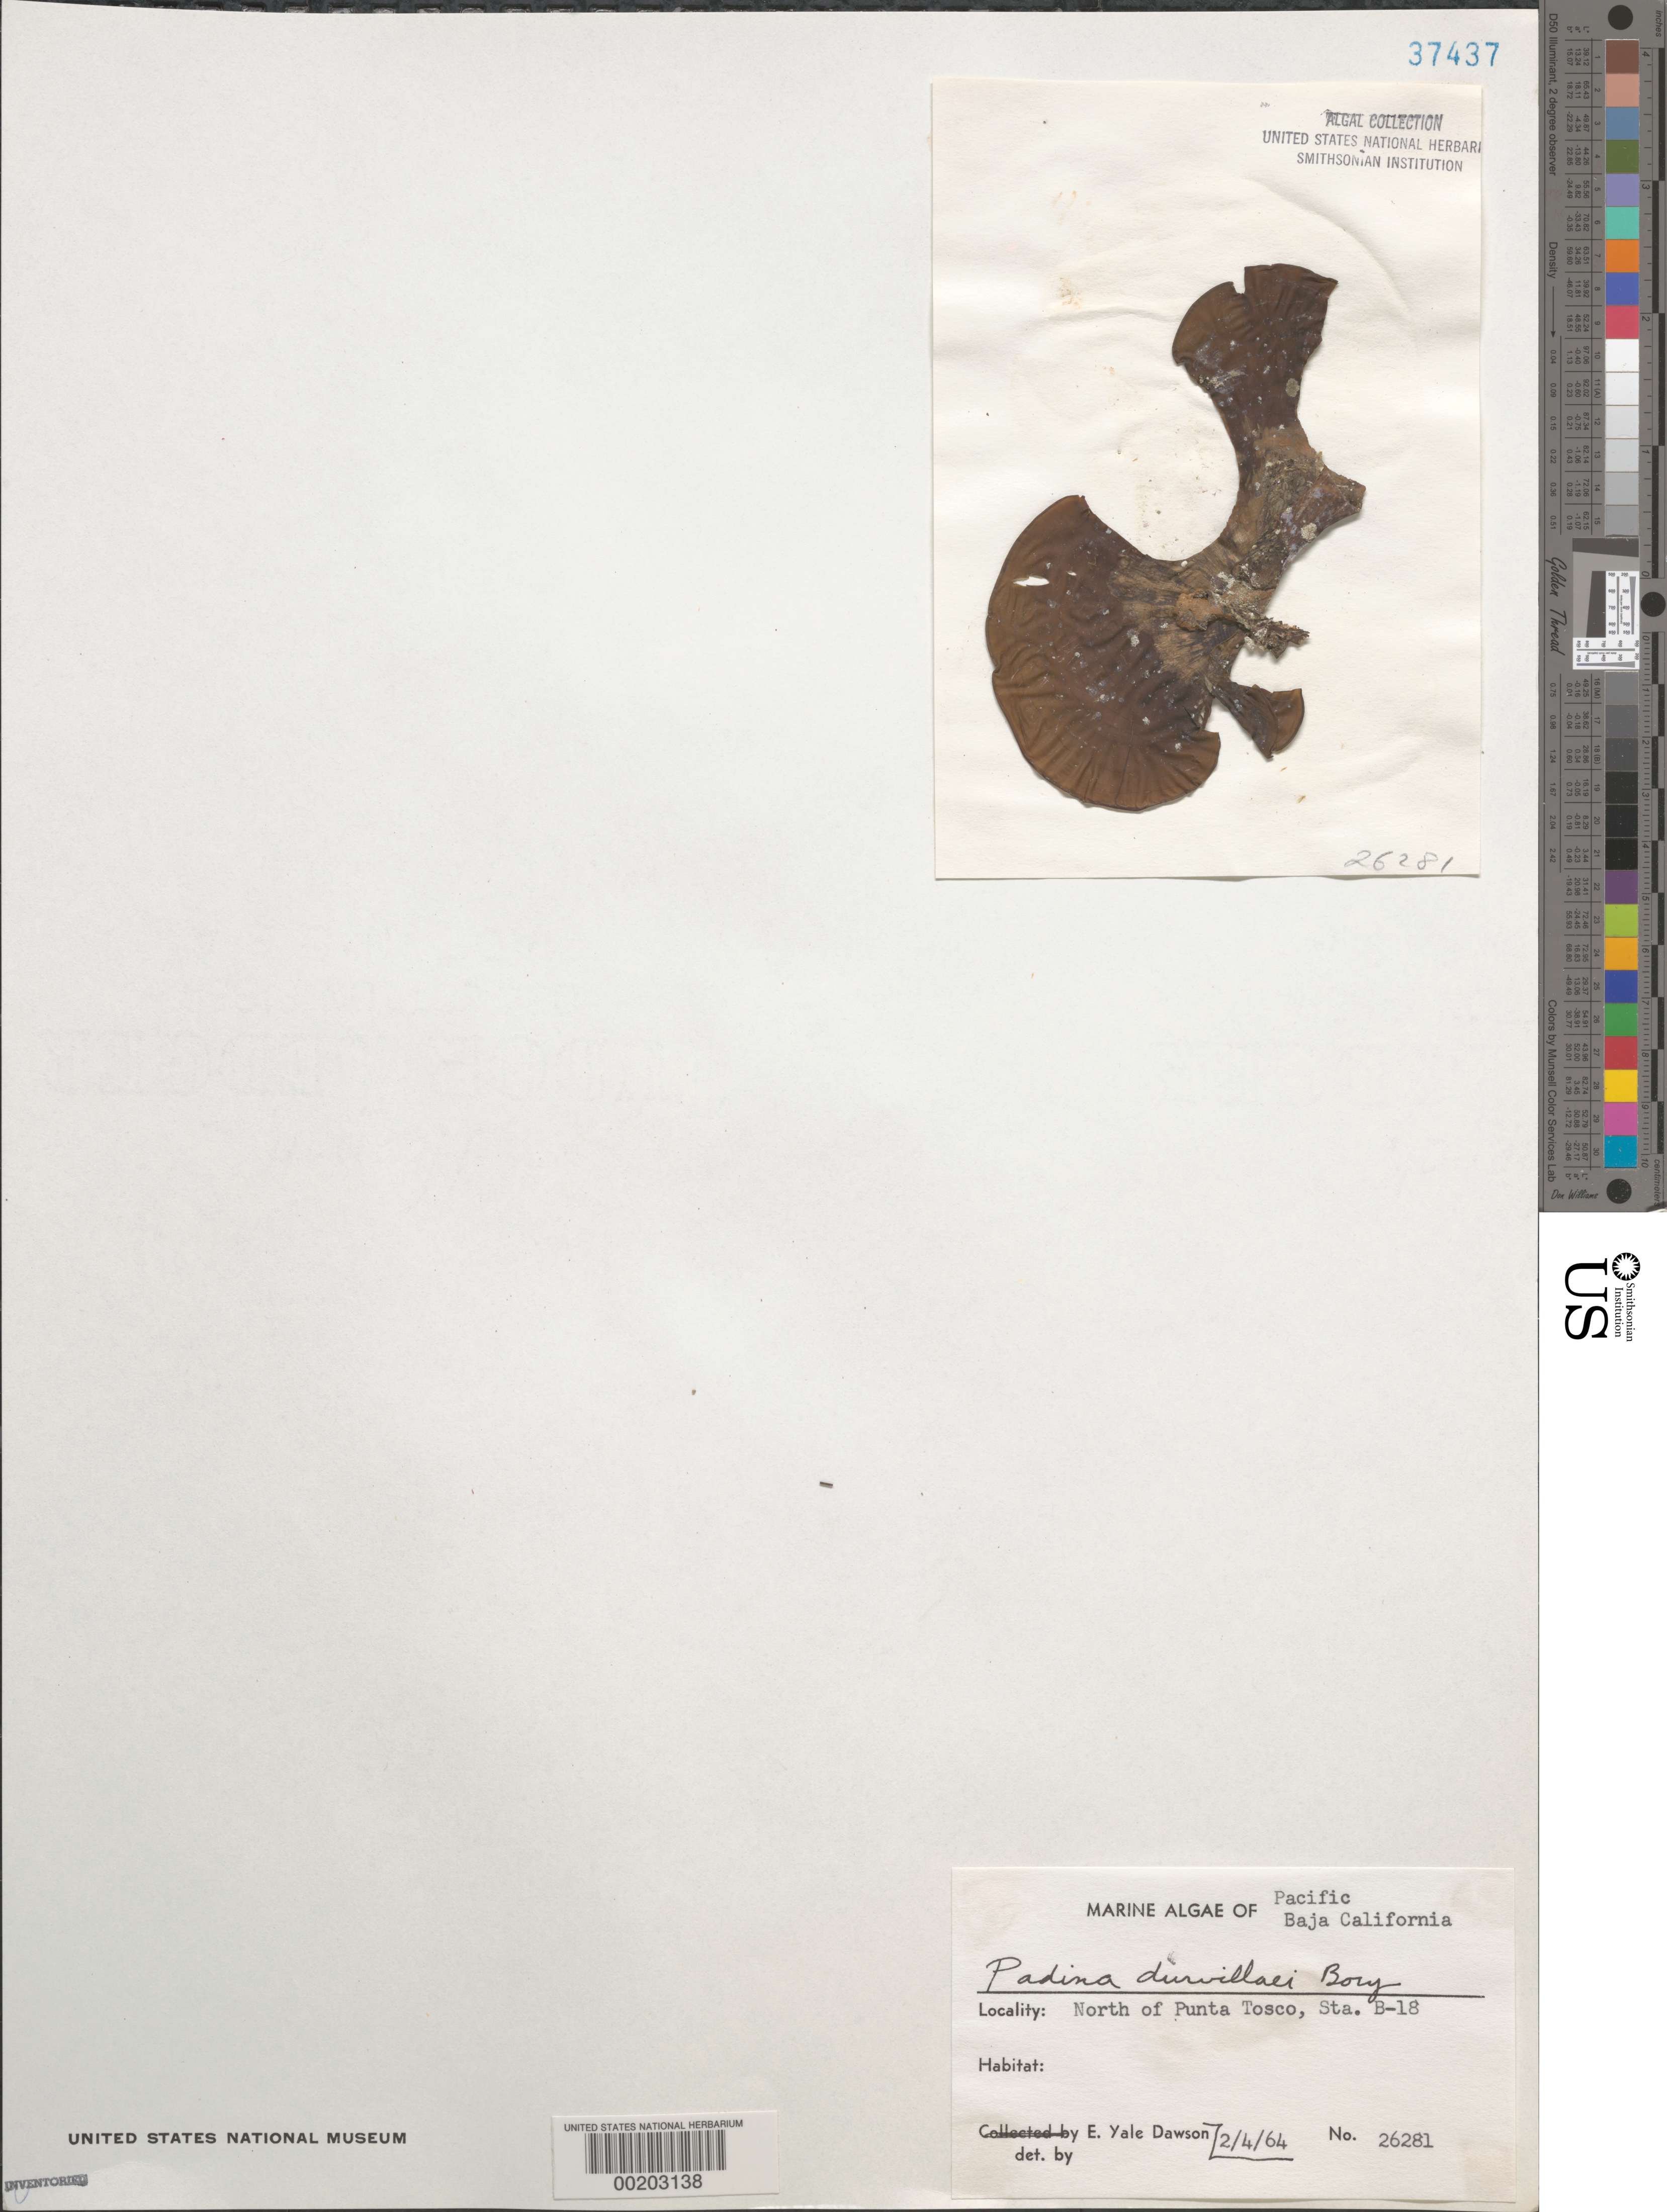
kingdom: Chromista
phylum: Ochrophyta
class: Phaeophyceae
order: Dictyotales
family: Dictyotaceae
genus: Padina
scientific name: Padina durvillaei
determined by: Dawson, E. Y.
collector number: EYD 26281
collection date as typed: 04 Feb 1964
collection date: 1964-02-04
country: Mexico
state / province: Baja California Sur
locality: North of Punta Tosca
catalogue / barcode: US 37437